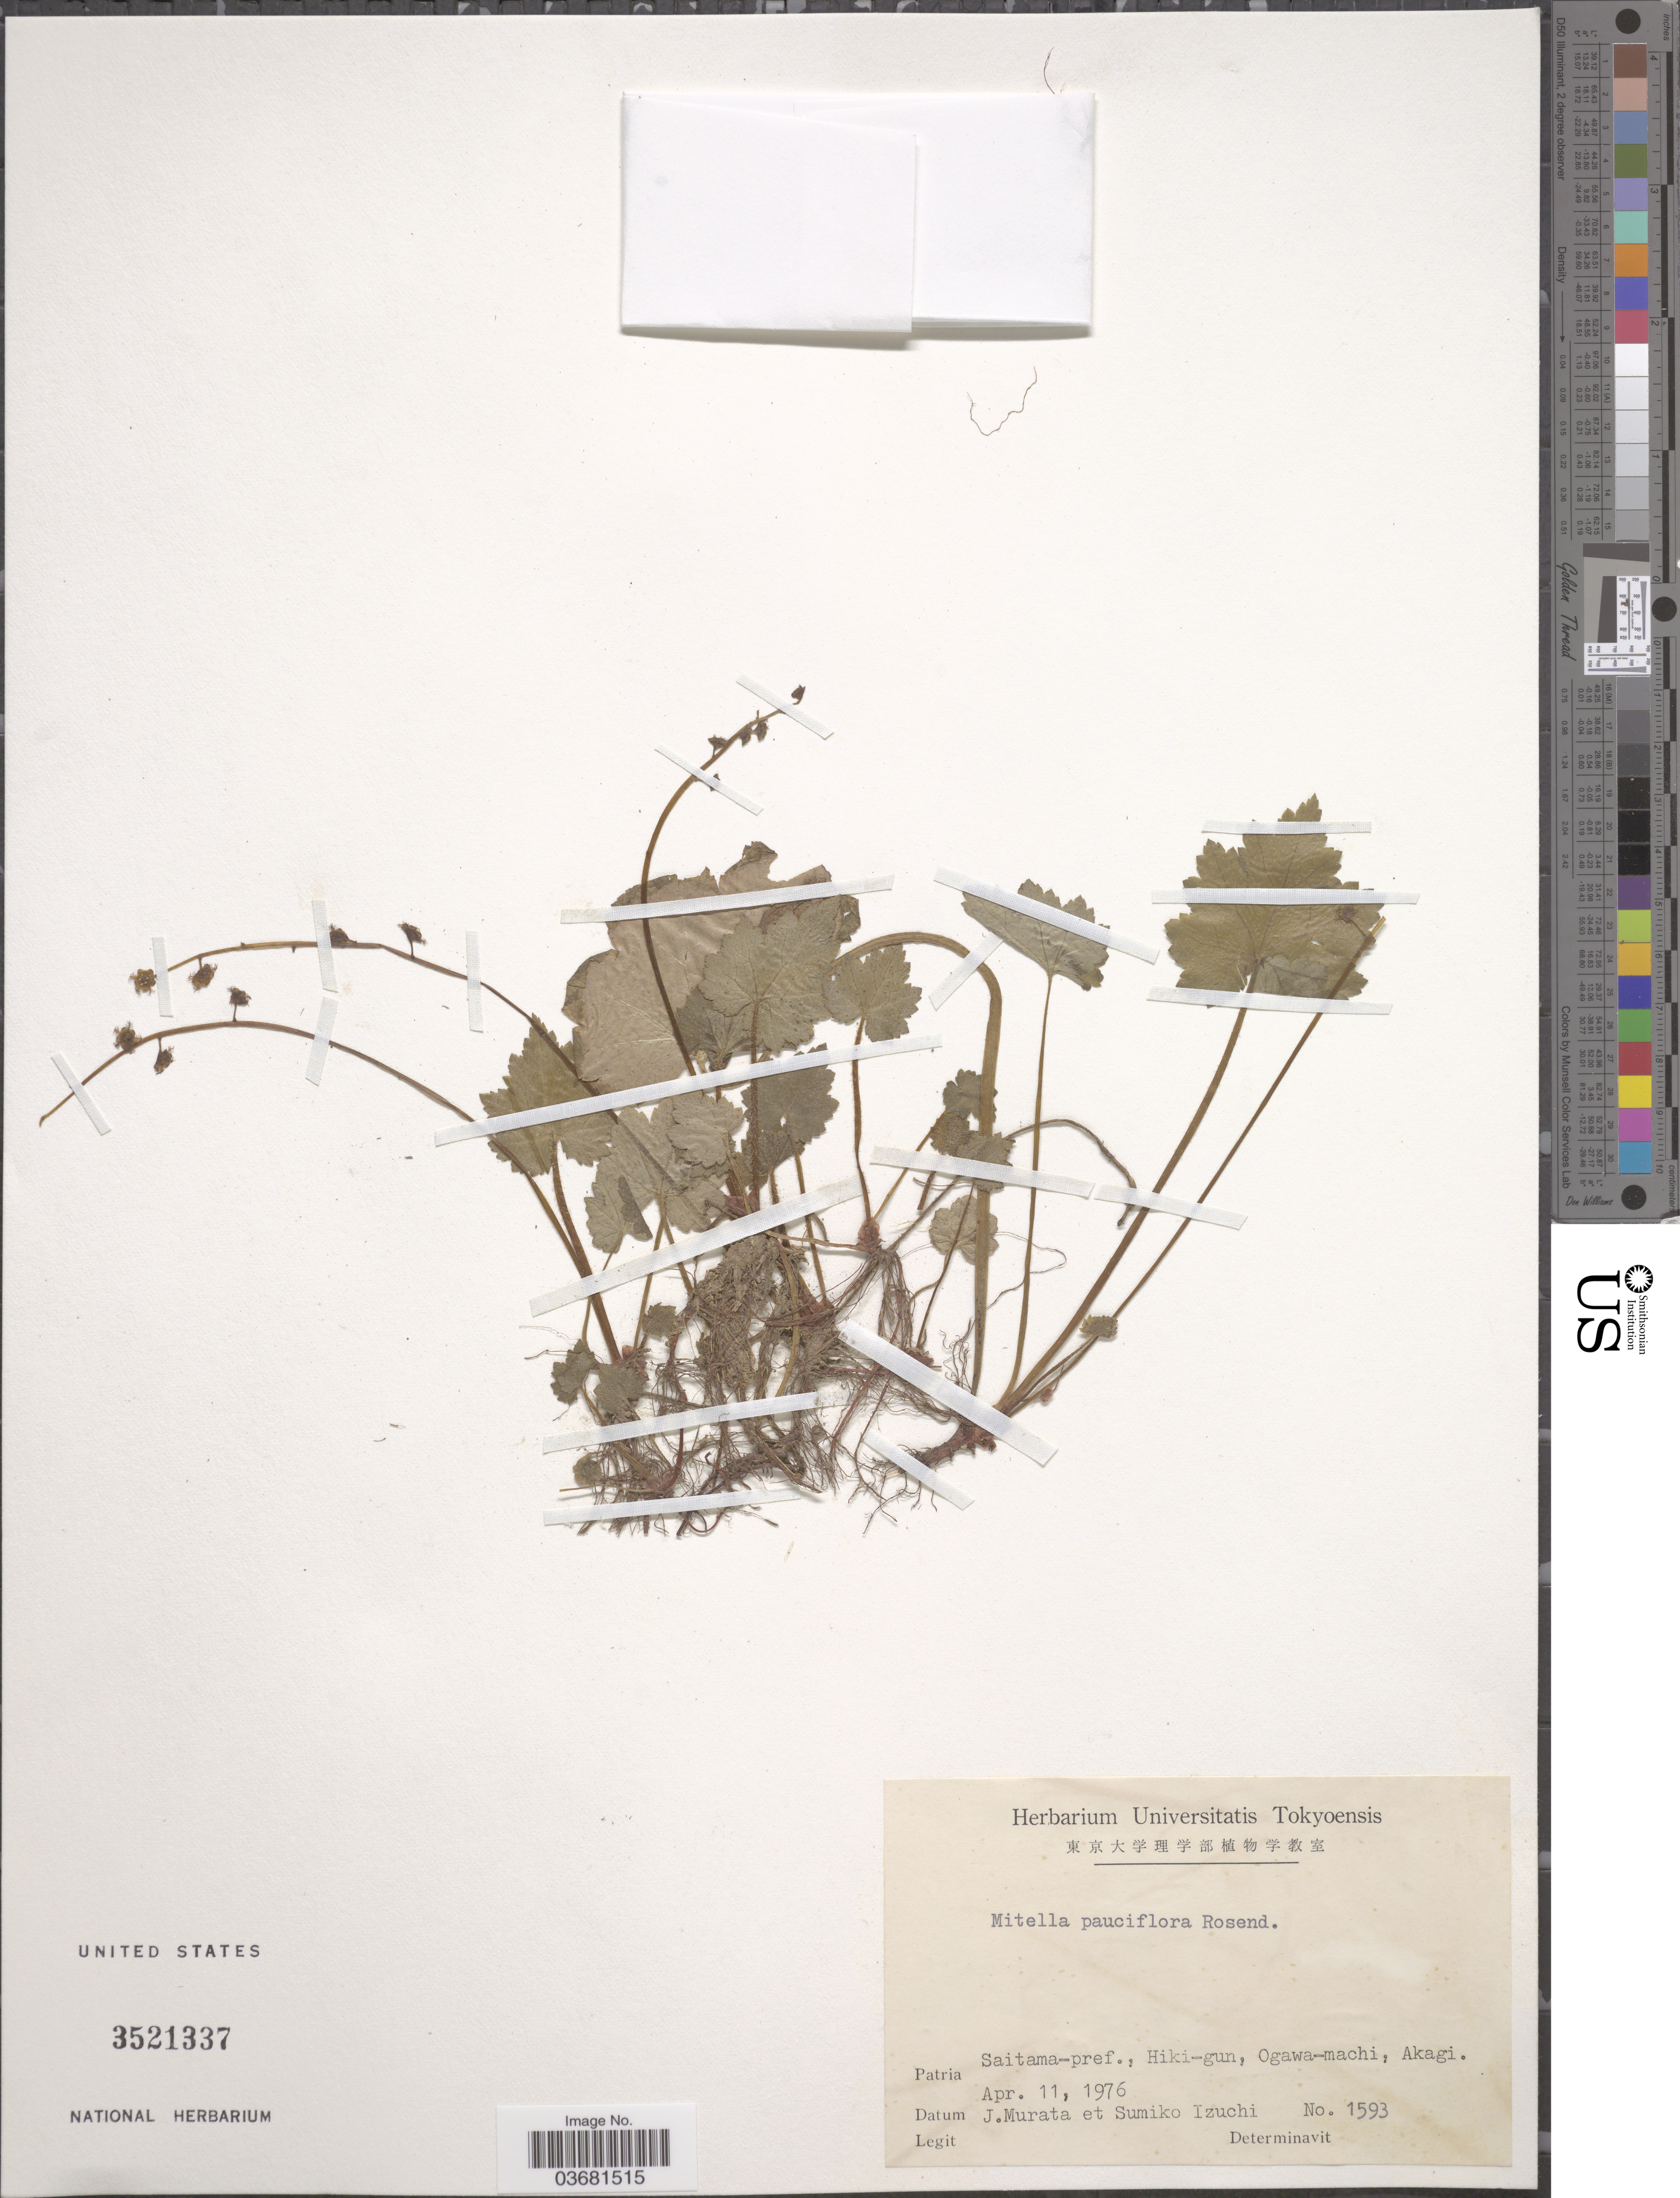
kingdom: Plantae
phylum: Tracheophyta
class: Magnoliopsida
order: Saxifragales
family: Saxifragaceae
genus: Mitella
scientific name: Mitella pauciflora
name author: Rosend.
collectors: J. Murata & S. Izuchi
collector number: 1593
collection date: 1976-04-11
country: Japan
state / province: Saitama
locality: Patria Saitama-pref., Hiki-gun, Ogawa-machi, Akagi.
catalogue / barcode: US 3521337